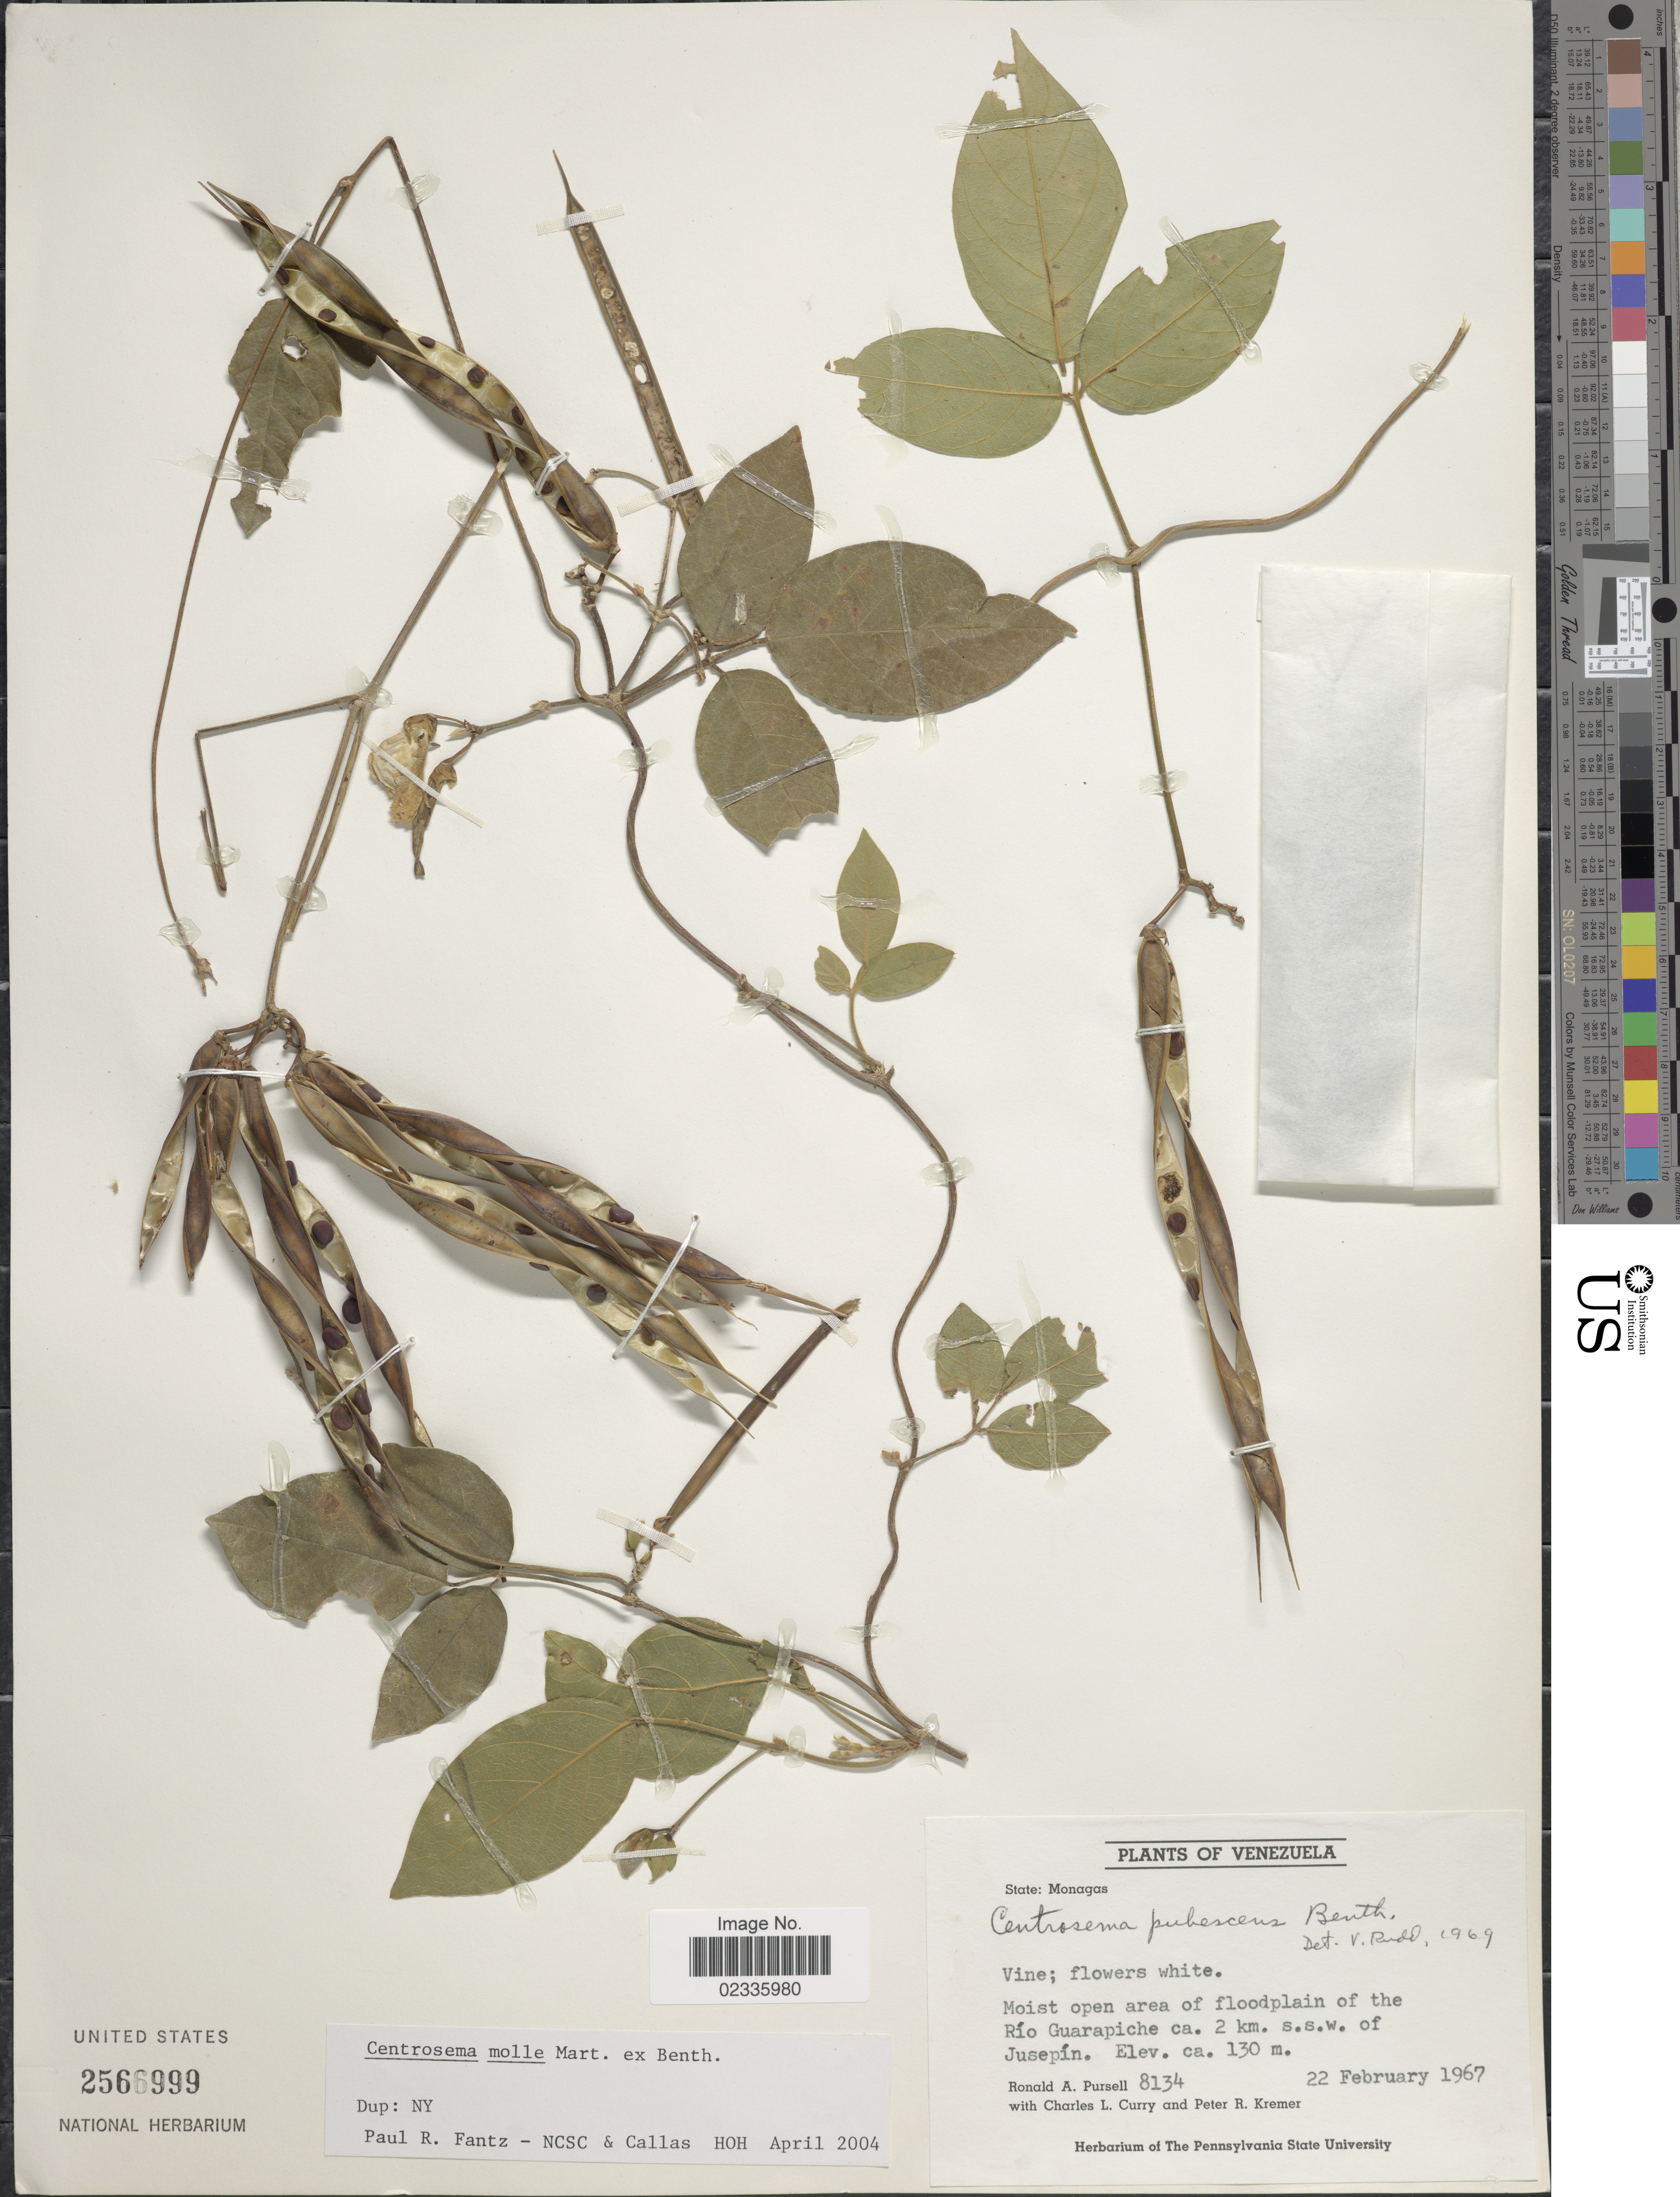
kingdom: Plantae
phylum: Tracheophyta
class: Magnoliopsida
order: Fabales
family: Fabaceae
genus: Centrosema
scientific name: Centrosema molle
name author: Mart. ex Benth.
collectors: R. A. Pursell, C. L. Curry & P. Kremer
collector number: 8134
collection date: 1967-02-22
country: Venezuela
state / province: Monagas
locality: Río Guarapiche ca. 2 km. s.s.w. of Jusepín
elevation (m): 130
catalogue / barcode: US 2566999